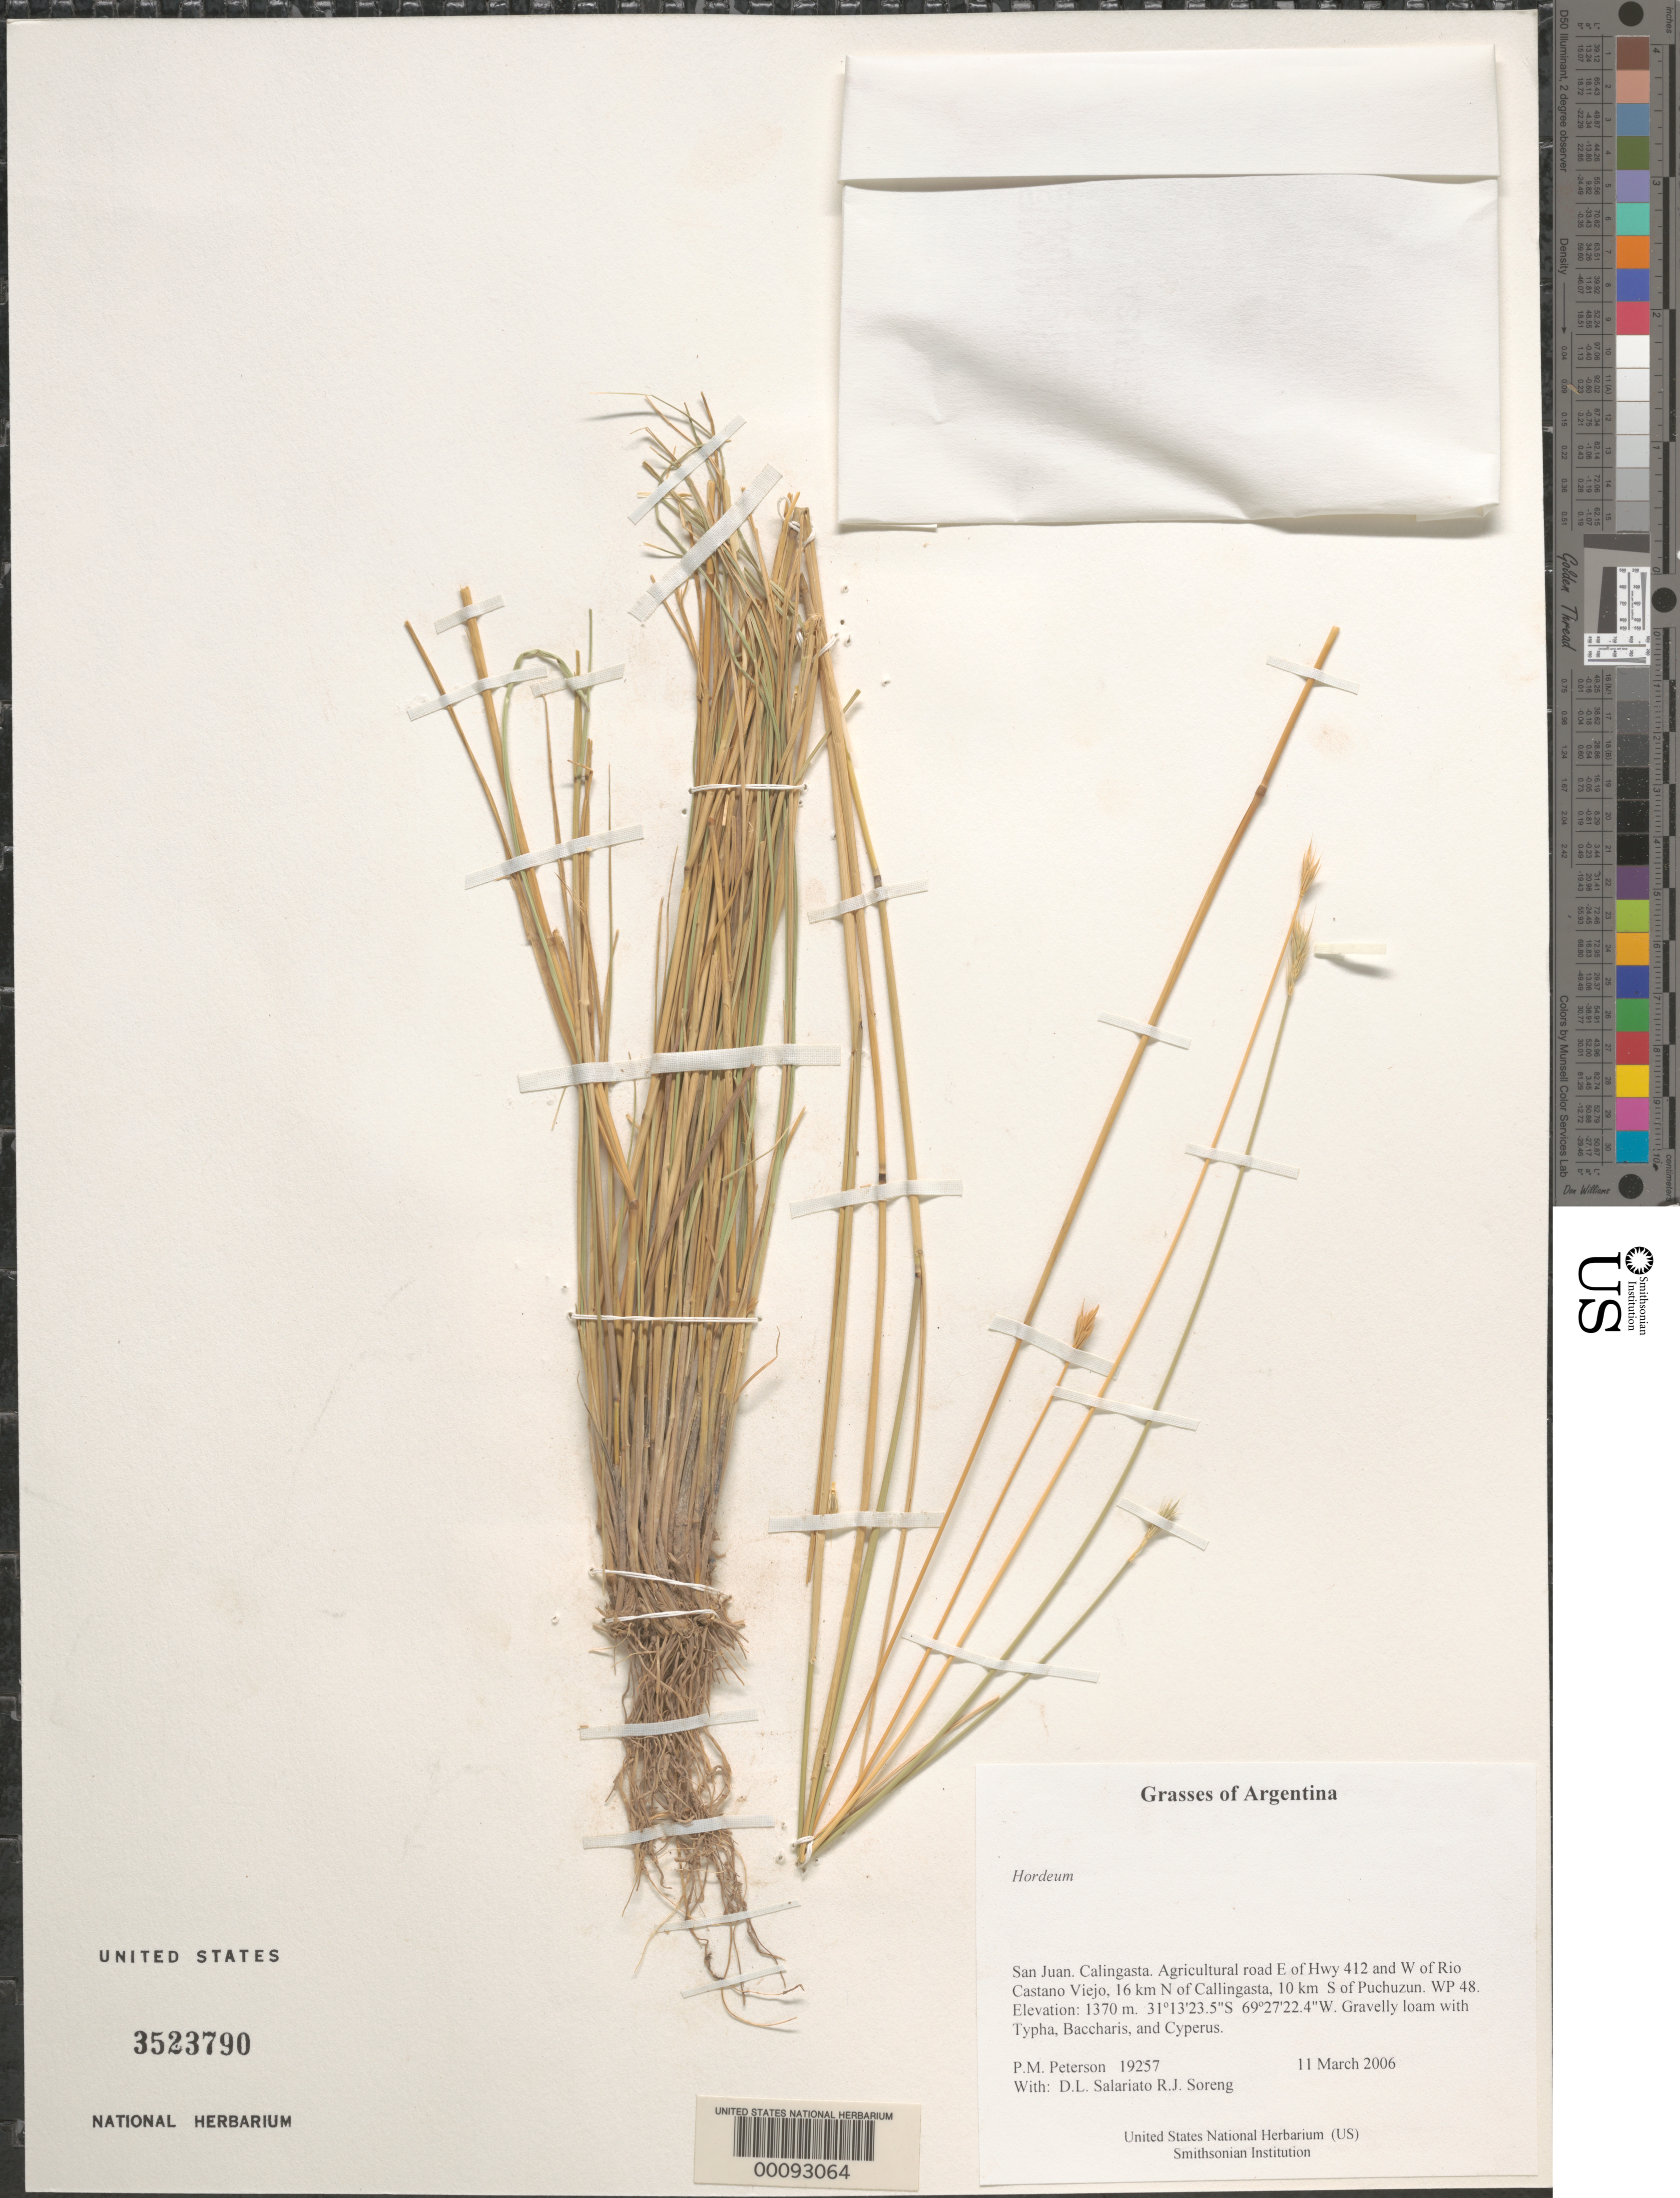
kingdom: Plantae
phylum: Tracheophyta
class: Liliopsida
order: Poales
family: Poaceae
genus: Hordeum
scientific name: Hordeum sp.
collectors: P. M. Peterson, R. J. Soreng, D. Salariato & A. Panizza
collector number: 19257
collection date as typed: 11 Mar 2006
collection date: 2006-03-11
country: Argentina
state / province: San Juan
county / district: Calingasta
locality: Agricultural road E of Hwy 412 and W of Rio Castano Viejo, 16 km N of Calingasta, 10 km S of Puchuzun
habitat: Gravelly loam with Typha, Baccharis, and Cyperus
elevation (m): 1370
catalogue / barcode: US 3523790